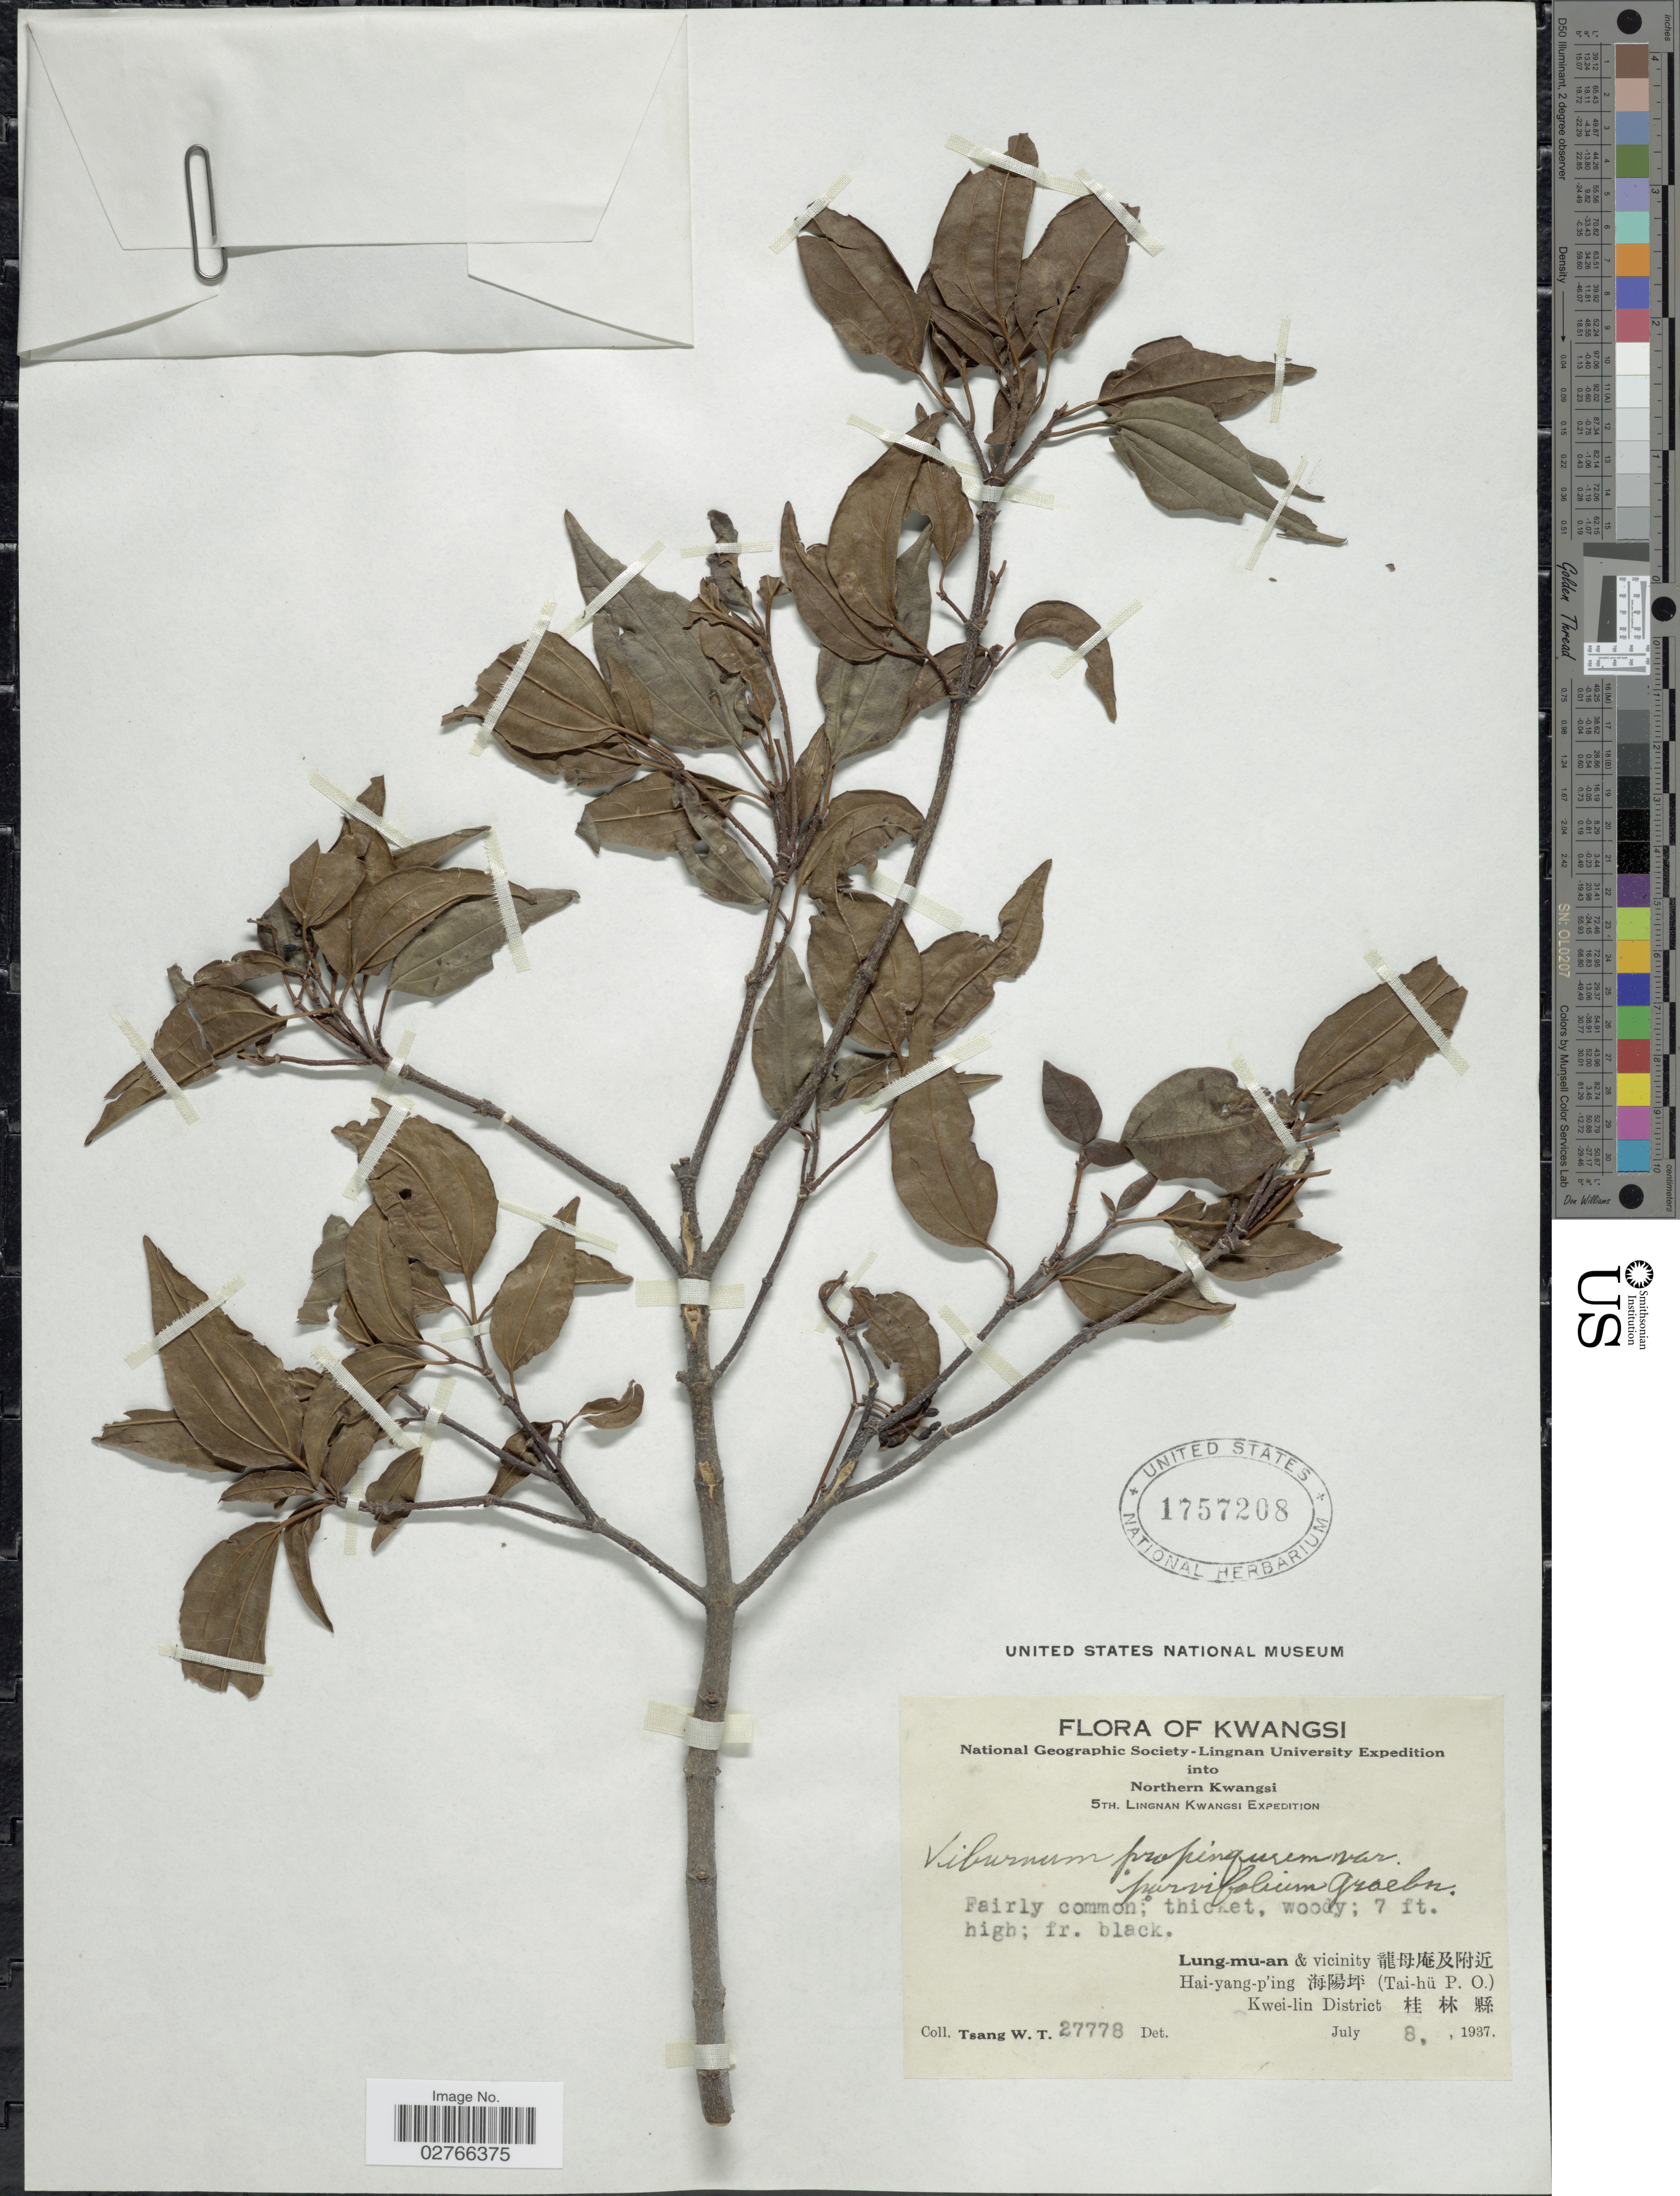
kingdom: Plantae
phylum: Tracheophyta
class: Magnoliopsida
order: Dipsacales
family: Viburnaceae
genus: Viburnum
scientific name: Viburnum propinquum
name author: Hemsl. in F.B. Forbes & Hemsl.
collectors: W. T. Tsang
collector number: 27778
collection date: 1937-07-08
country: China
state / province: Guangxi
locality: Kwasi,Northern Kwangsi, Lung-mu-an & vicinity, Hai-yang-p'ing (Tai-hü P.O.), Kwei-lin District .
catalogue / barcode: US 1757208